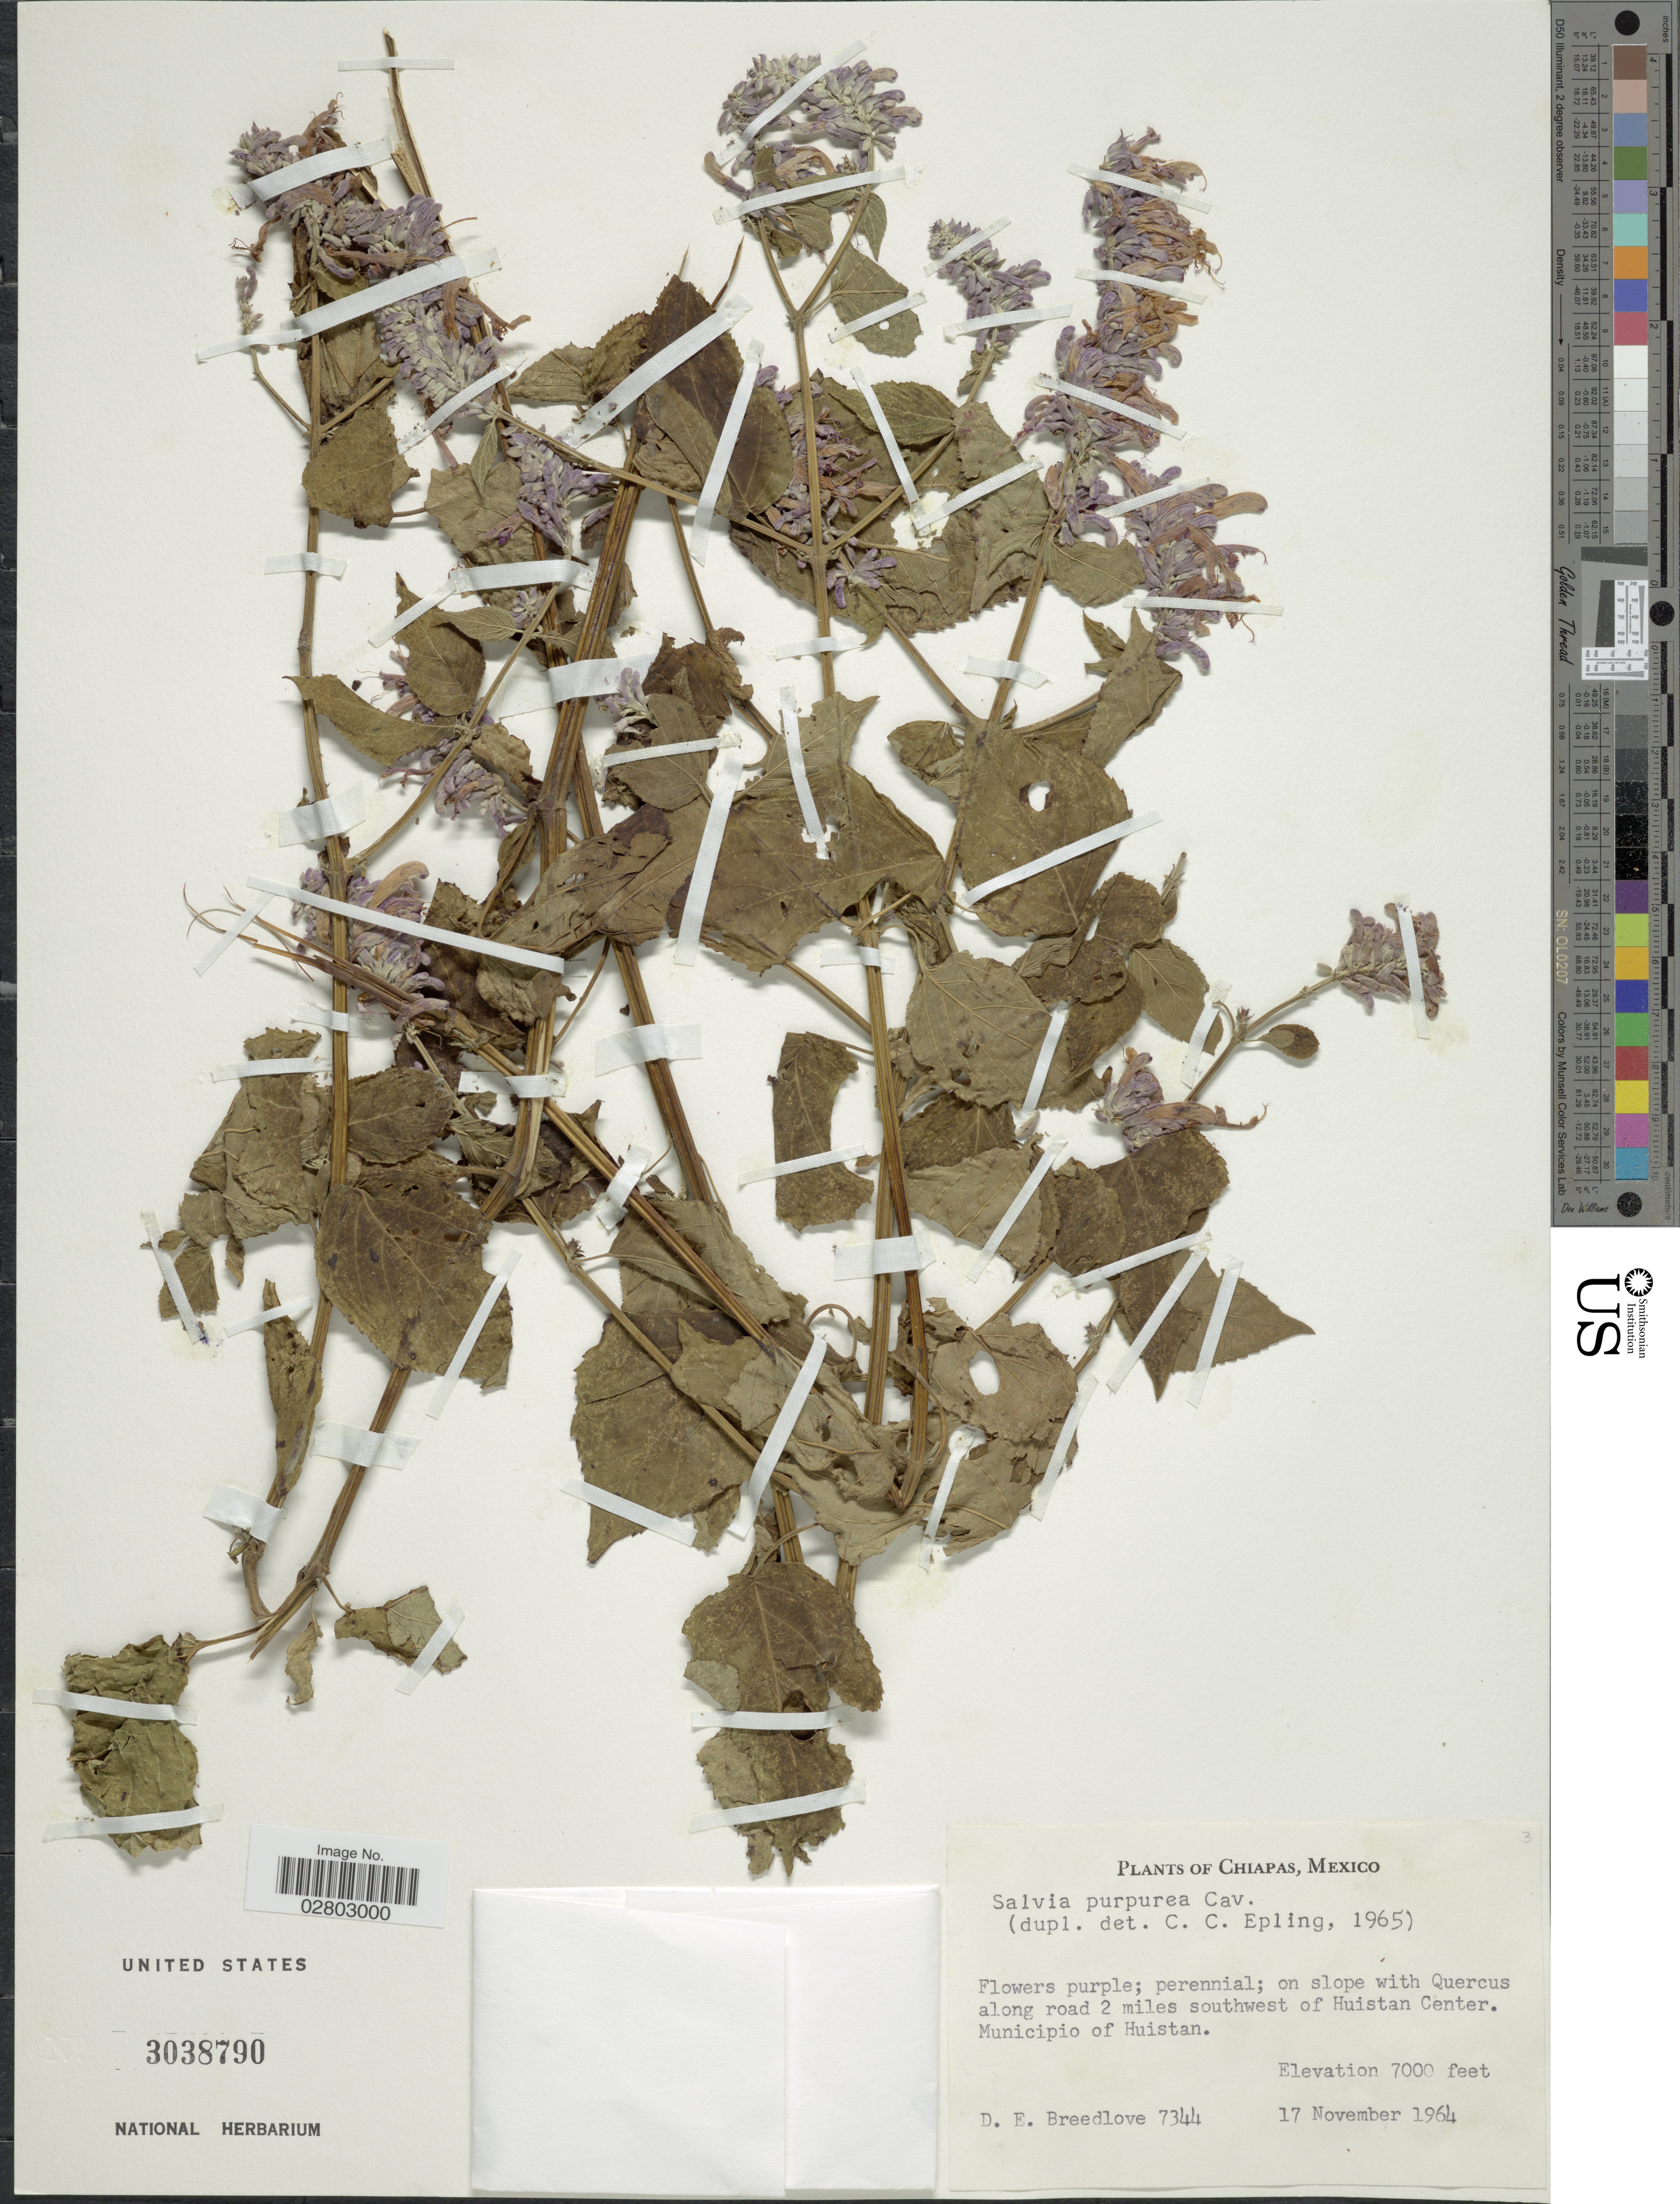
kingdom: Plantae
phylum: Tracheophyta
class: Magnoliopsida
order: Lamiales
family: Lamiaceae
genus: Salvia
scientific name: Salvia purpurea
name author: Cav.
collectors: D. E. Breedlove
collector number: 7344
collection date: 1964-11-17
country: Mexico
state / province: Chiapas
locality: On slope with Quercus along road 2 miles southwest of Huistan Center, Municipio of Huistan.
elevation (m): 2134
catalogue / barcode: US 3038790